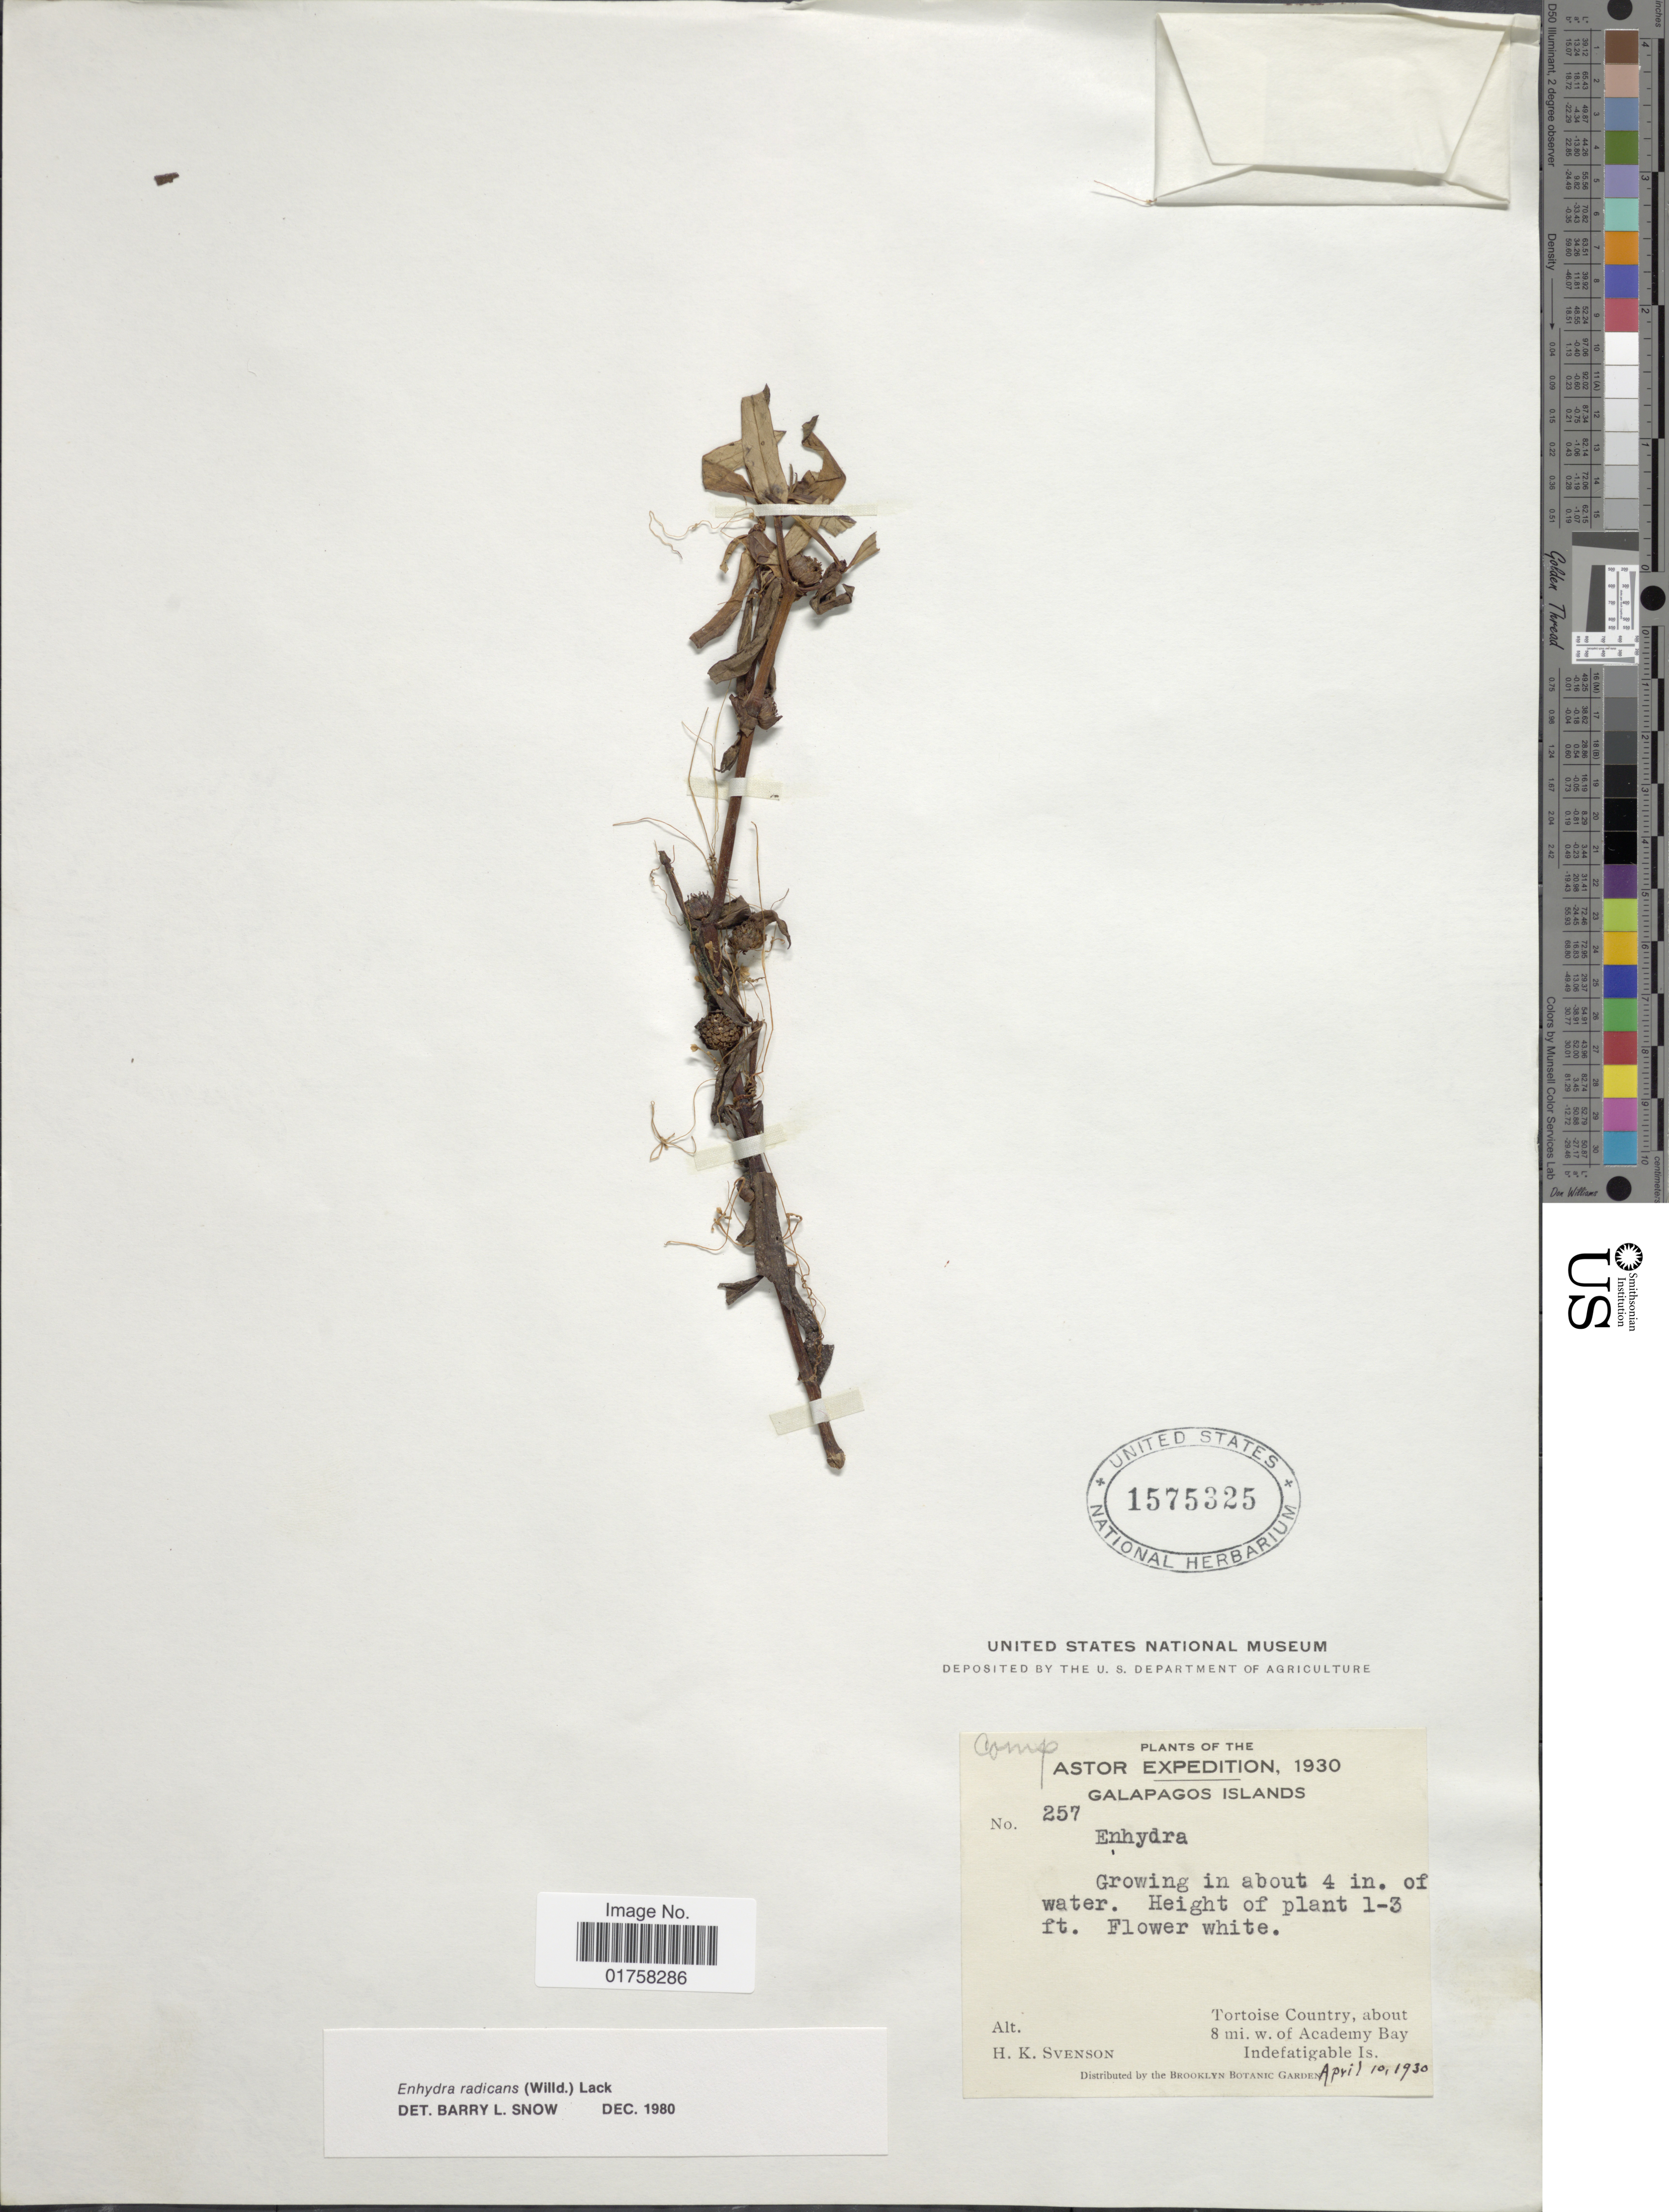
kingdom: Plantae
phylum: Tracheophyta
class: Magnoliopsida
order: Asterales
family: Asteraceae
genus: Enhydra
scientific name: Enhydra radicans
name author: (Willd.) Lack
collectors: H. K. Svenson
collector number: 257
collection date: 1930-04-10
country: Ecuador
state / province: Colón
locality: Galapagos Islands, Tortoise Country, about 8 mi. w. of Academy Bay, Indefatigable Is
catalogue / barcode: US 1575325